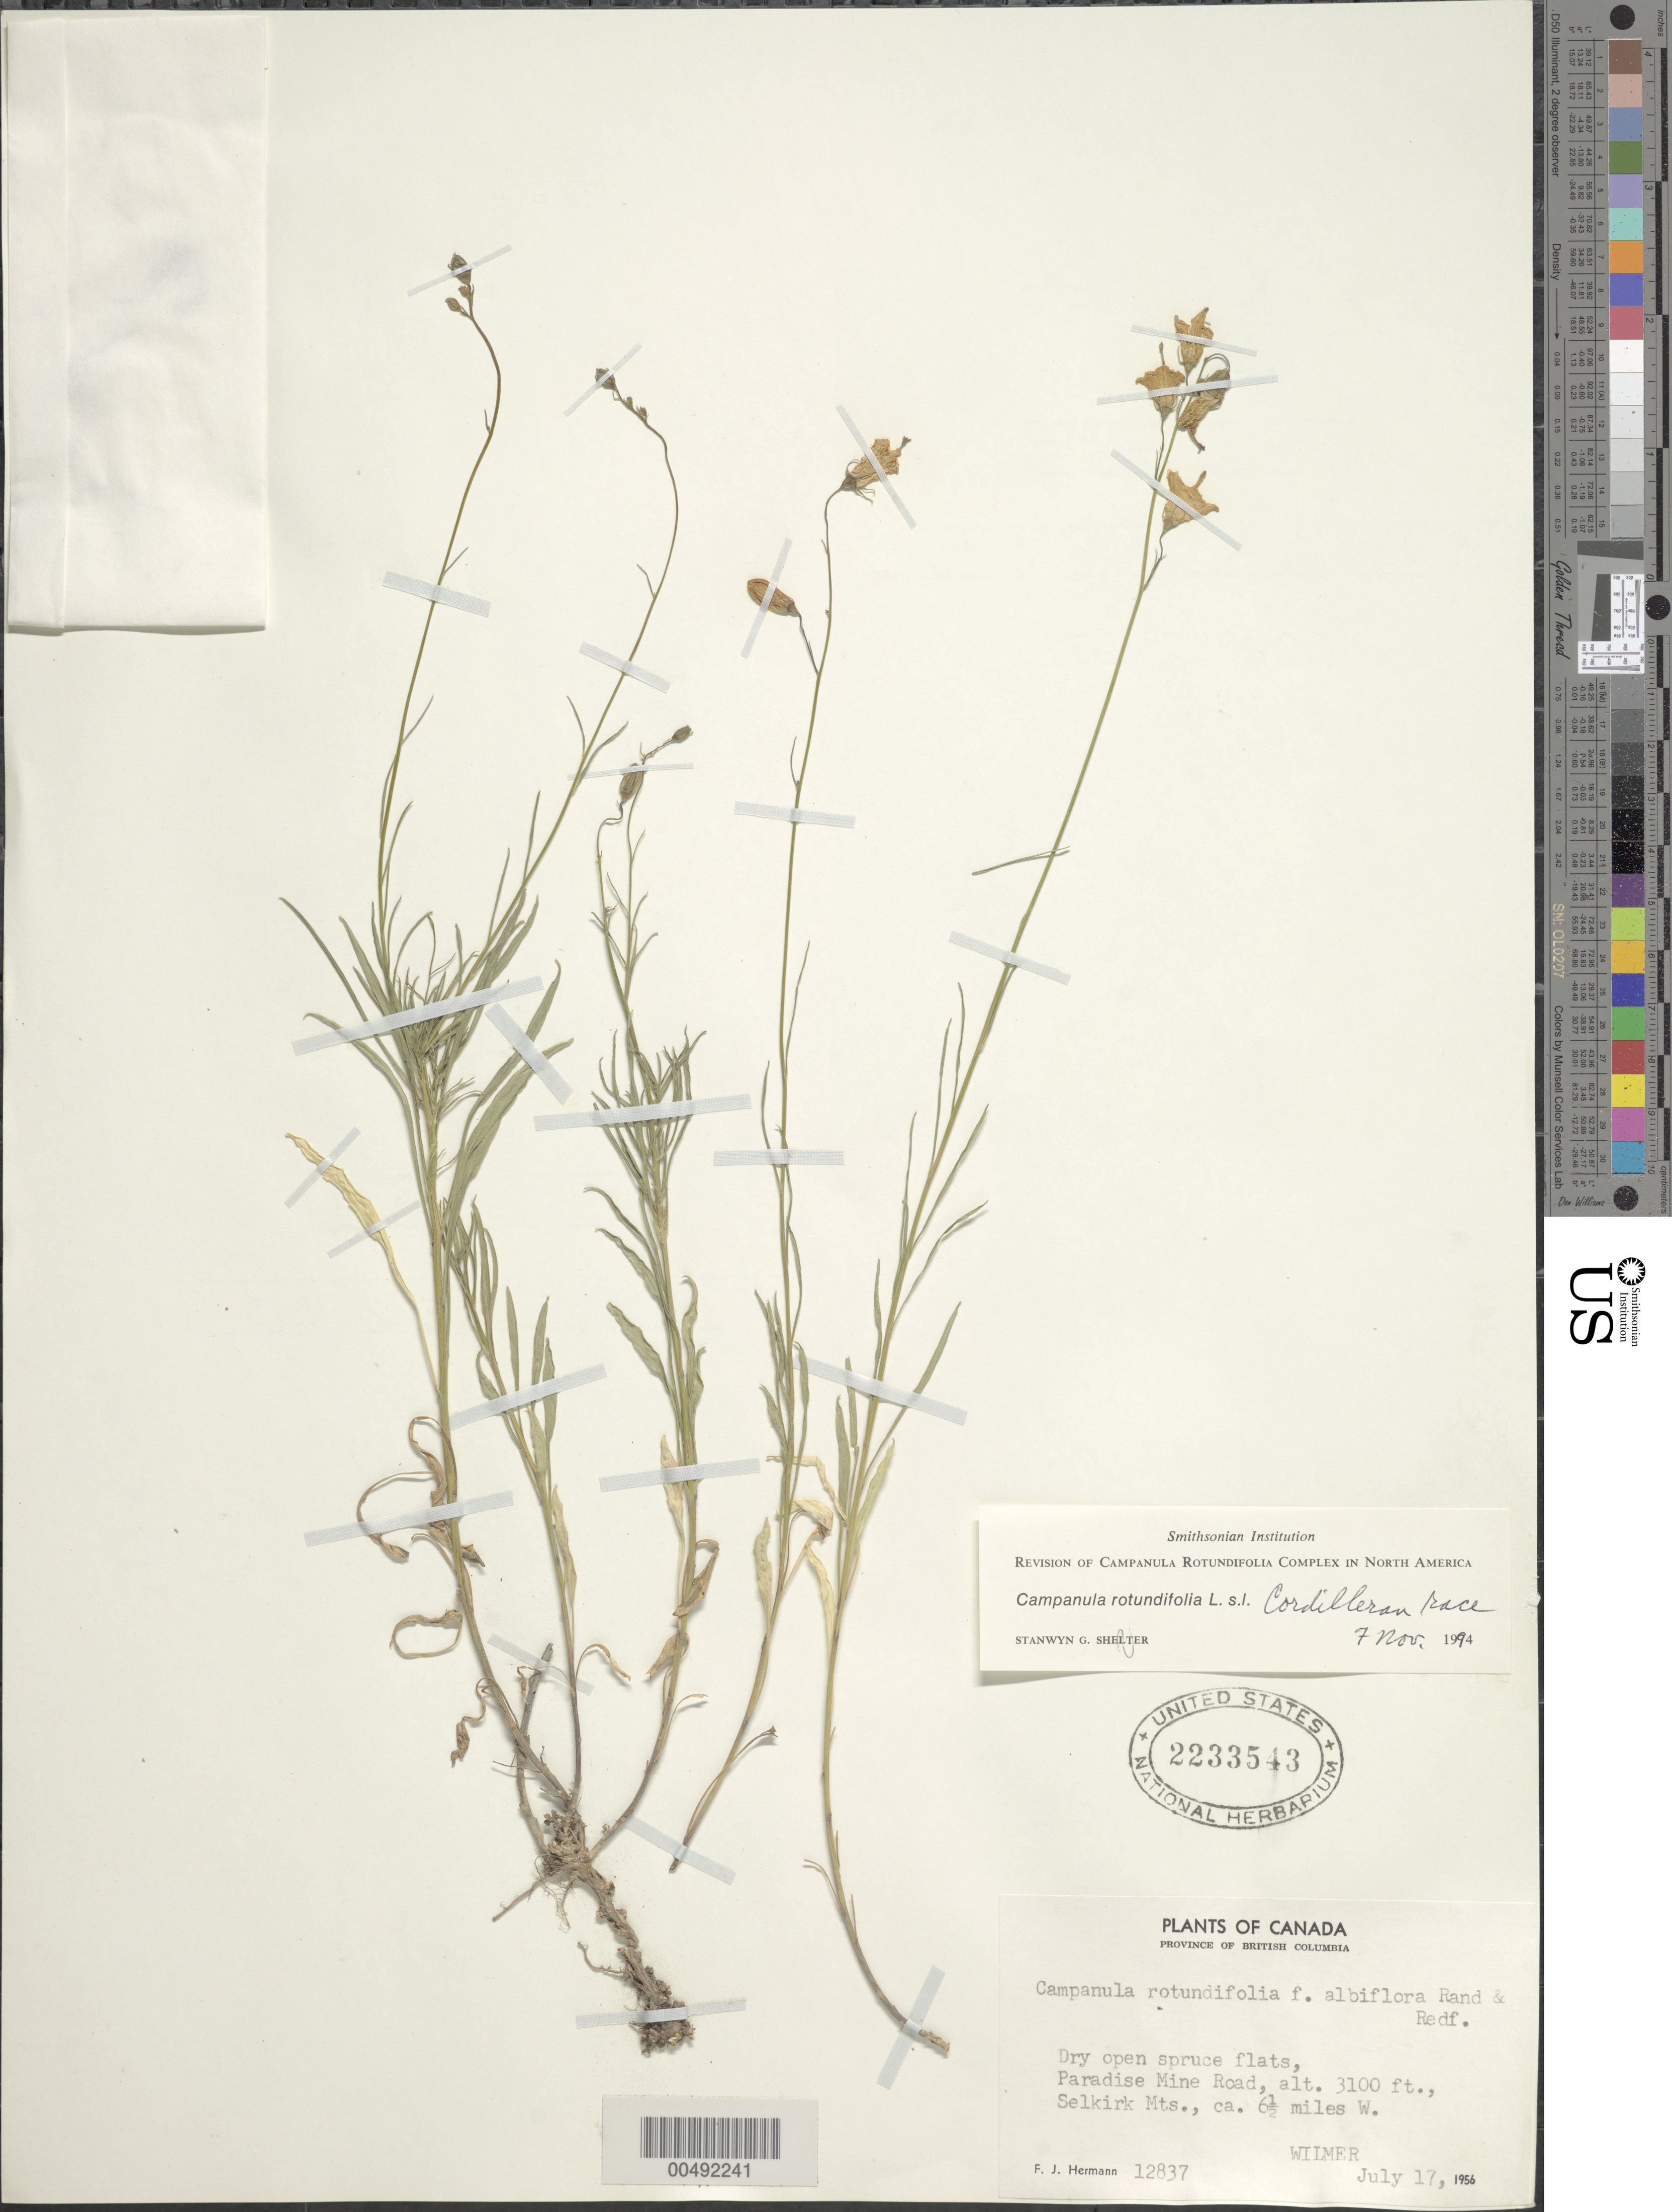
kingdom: Plantae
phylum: Tracheophyta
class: Magnoliopsida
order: Asterales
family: Campanulaceae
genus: Campanula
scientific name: Campanula rotundifolia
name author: L.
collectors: F. J. Hermann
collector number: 12837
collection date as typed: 17 Jul 1956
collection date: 1956-07-17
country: Canada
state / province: British Columbia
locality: Ca. 6½ mi. W of Wilmer, Selkirk Mts., Paradise Mine Road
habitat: dry open spruce flats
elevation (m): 945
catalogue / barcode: US 2233543